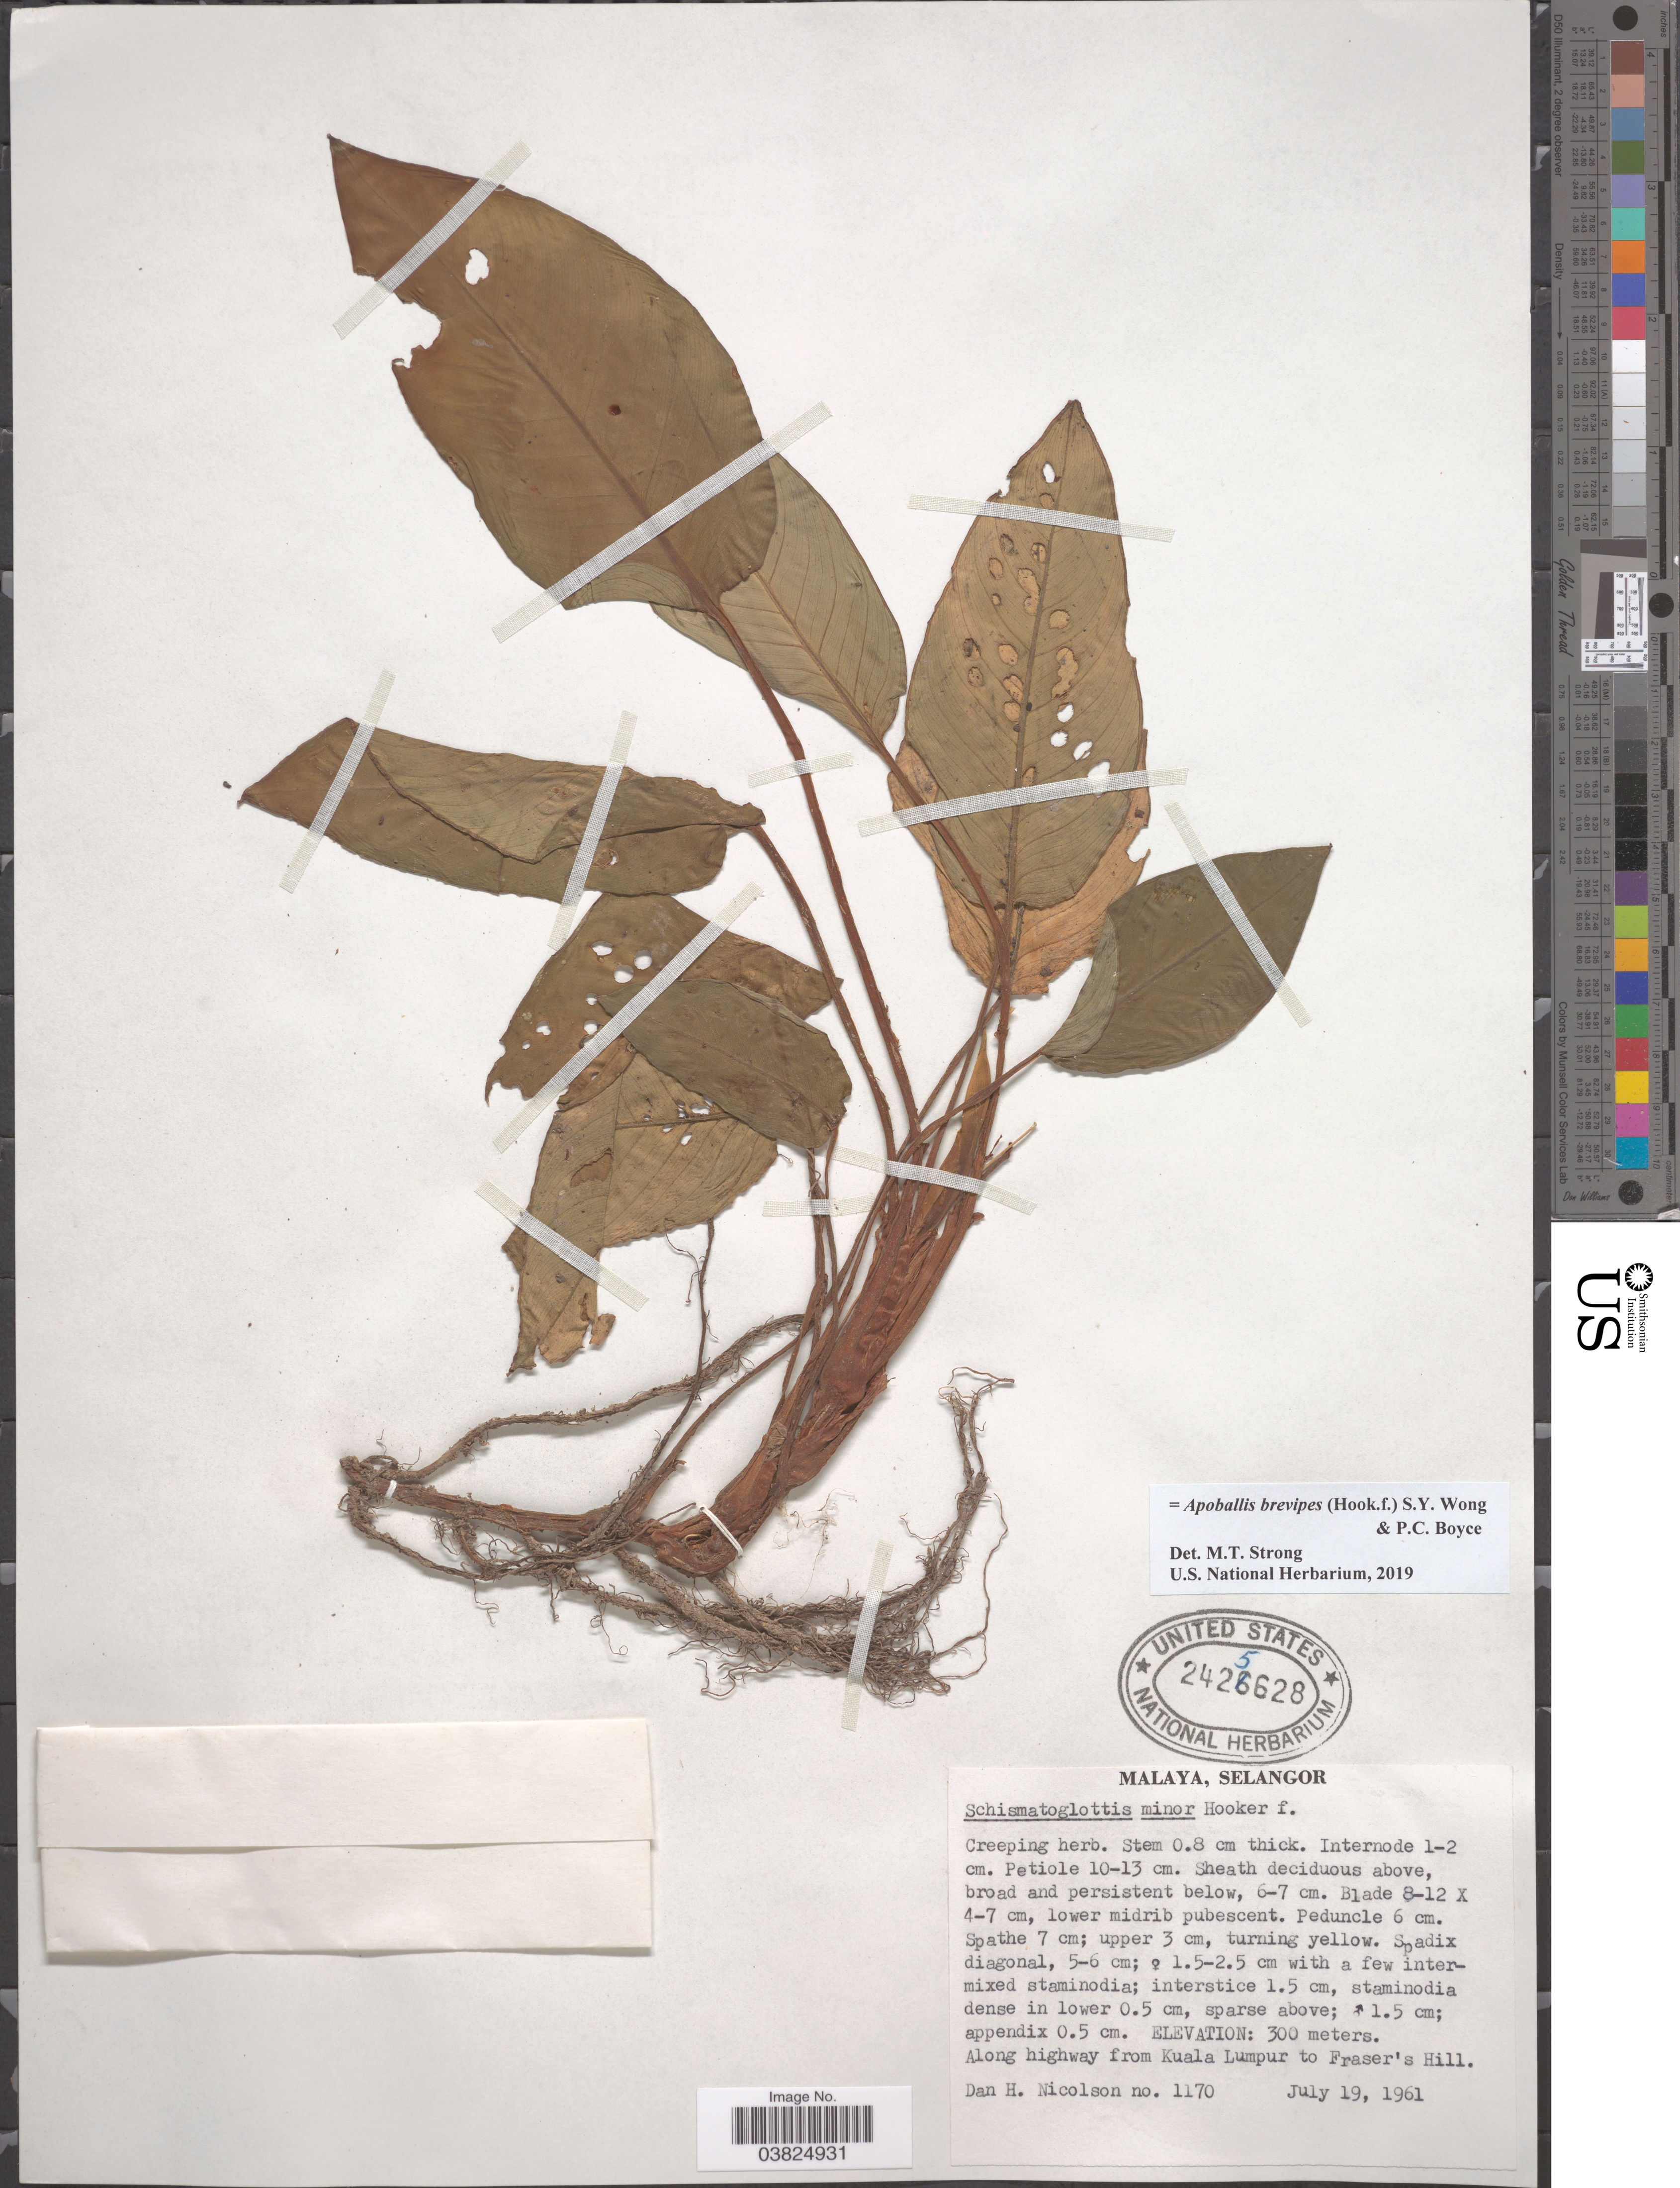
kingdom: Plantae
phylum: Tracheophyta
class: Liliopsida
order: Alismatales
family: Araceae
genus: Apoballis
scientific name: Apoballis brevipes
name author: (Hook. f.) S.Y. Wong & P.C. Boyce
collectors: D. H. Nicolson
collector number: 1170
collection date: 1961-07-19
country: Malaysia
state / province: Selangor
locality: Malaya. Along highway from Kuala Lumpur to Fraser's Hill.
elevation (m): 300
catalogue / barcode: US 2425628